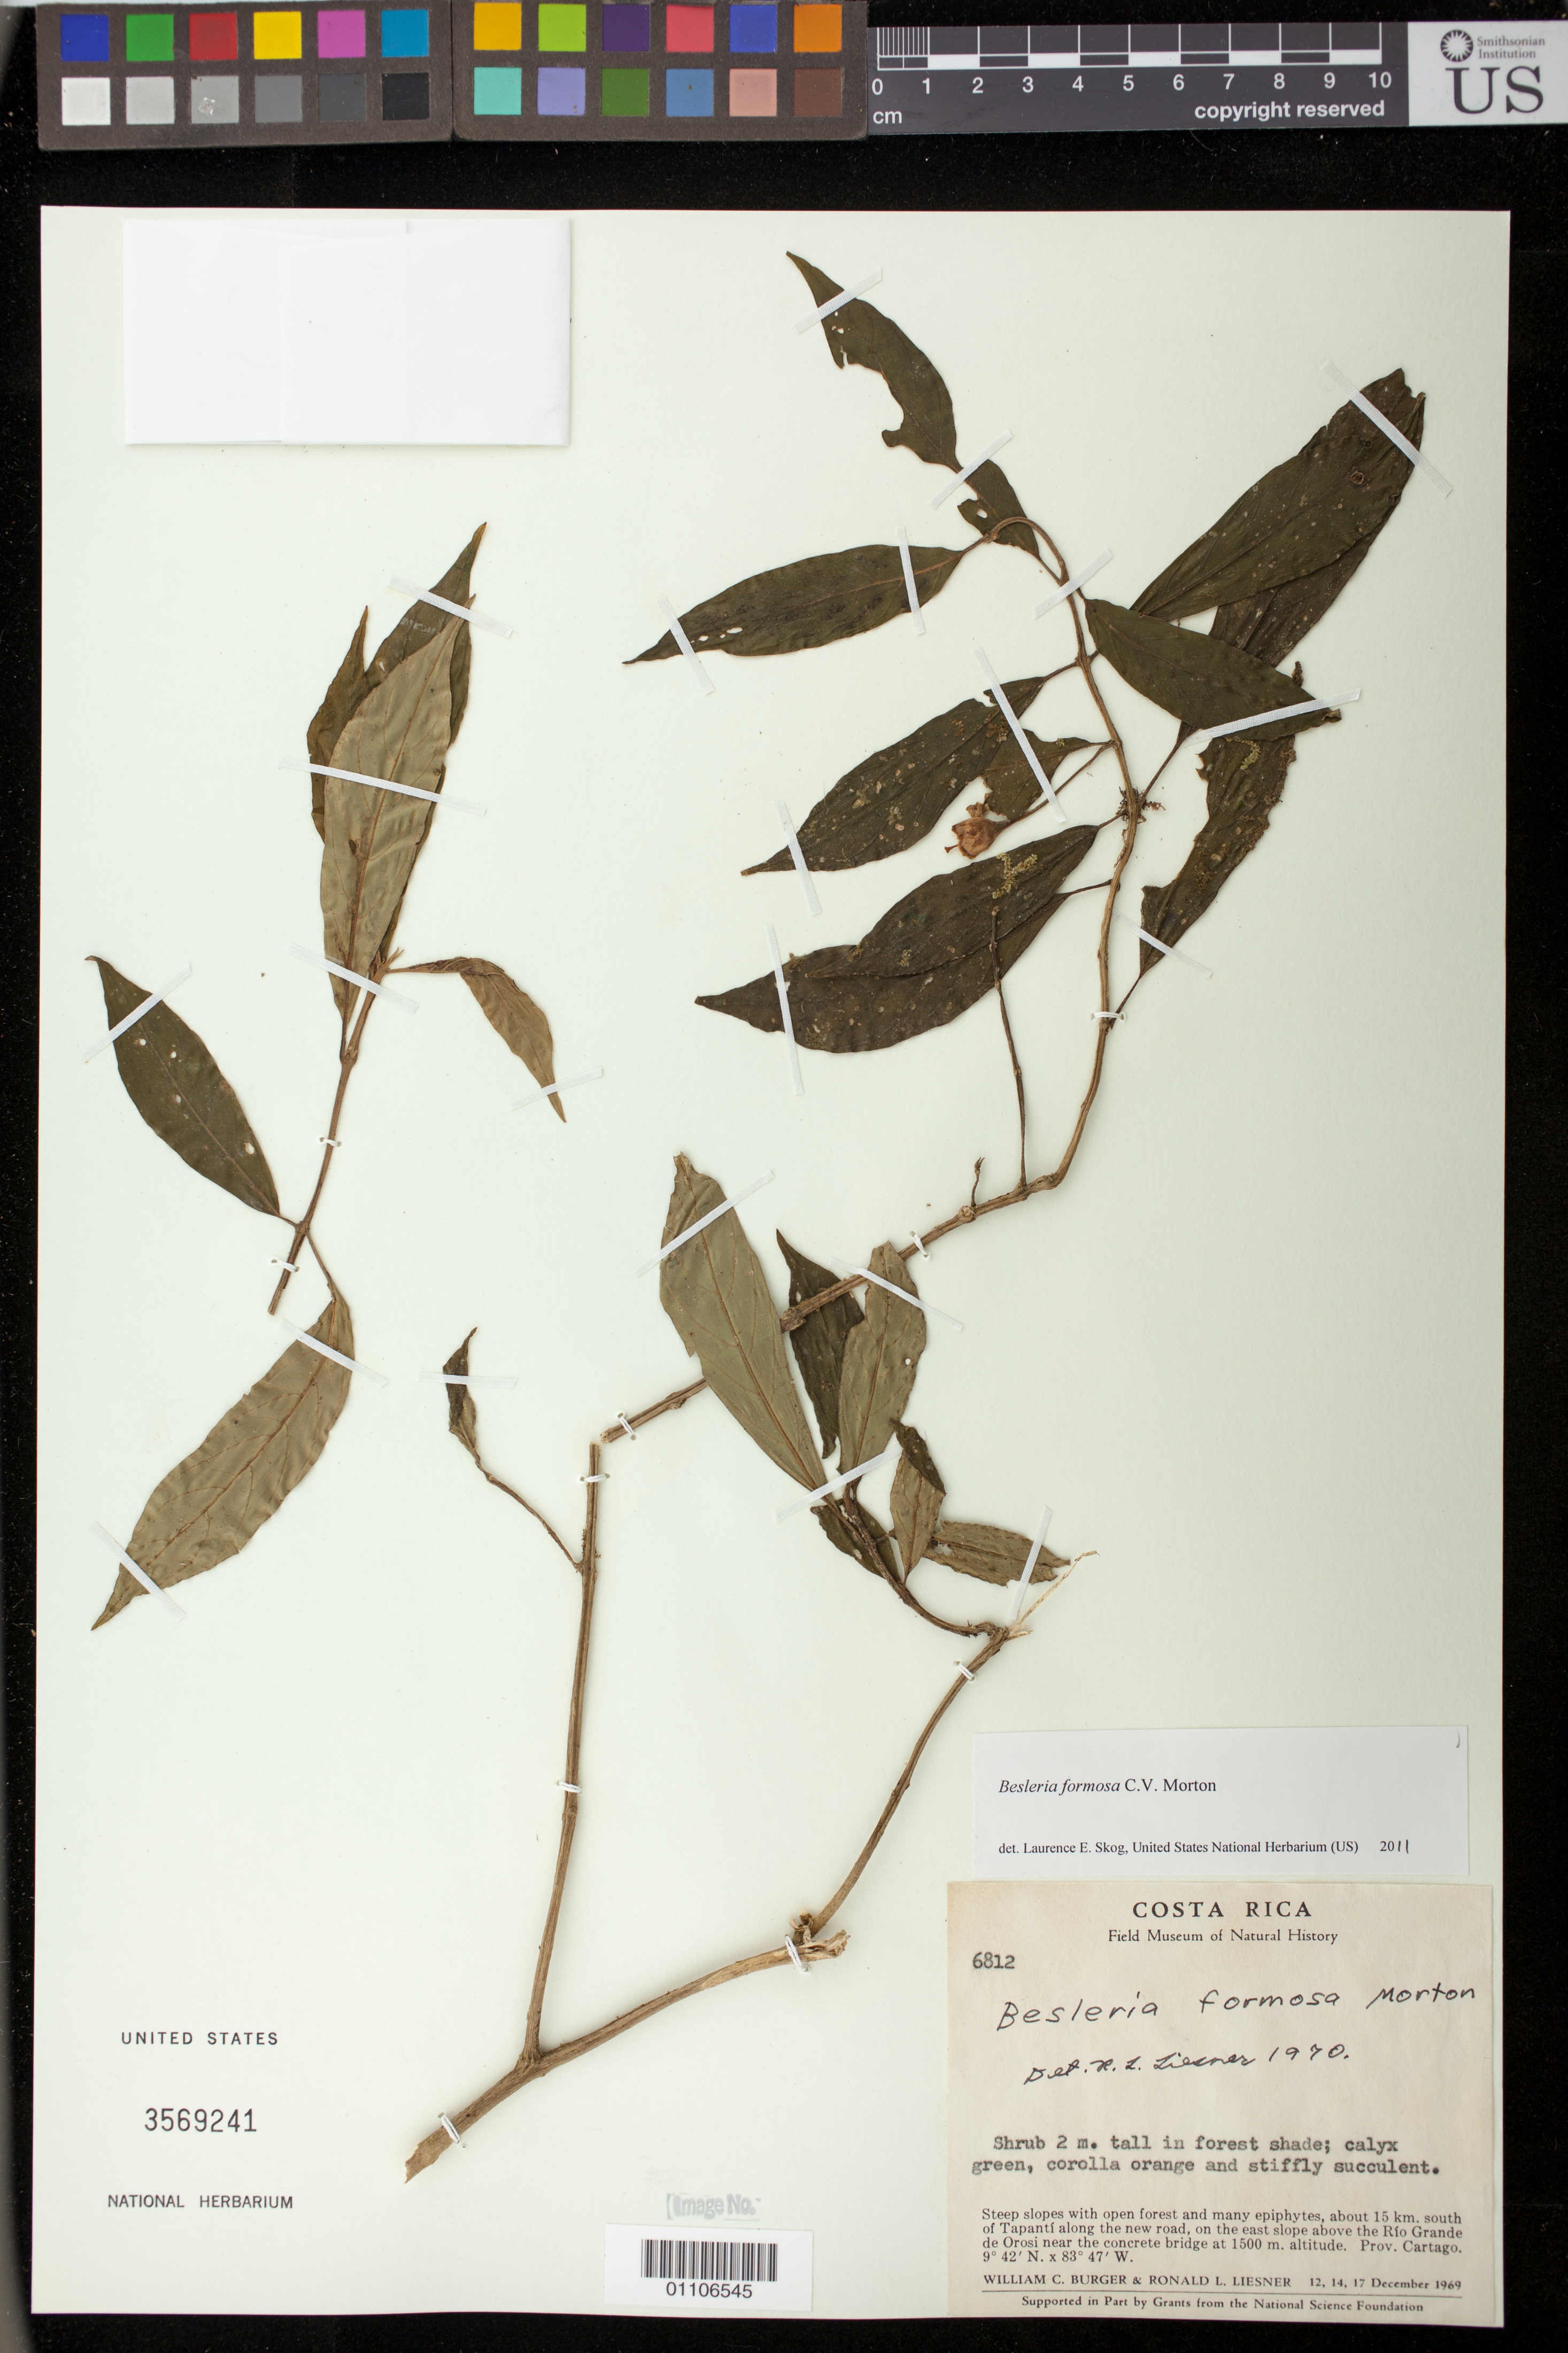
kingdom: Plantae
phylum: Tracheophyta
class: Magnoliopsida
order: Lamiales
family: Gesneriaceae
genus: Besleria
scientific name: Besleria amabilis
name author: C.V. Morton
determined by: Skog, Laurence E.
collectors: W. Burger & R. L. Liesner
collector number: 6812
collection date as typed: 12-17 Dec 1969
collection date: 1969-12-12/1969-12-17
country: Costa Rica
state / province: Cartago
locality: About 15 km south of Tapantí along the new road, on the east slope above the Río Grande de Orosi near the concrete bridge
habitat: Steep slopes with open forest and many epiphytes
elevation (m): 1500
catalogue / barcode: US 3569241